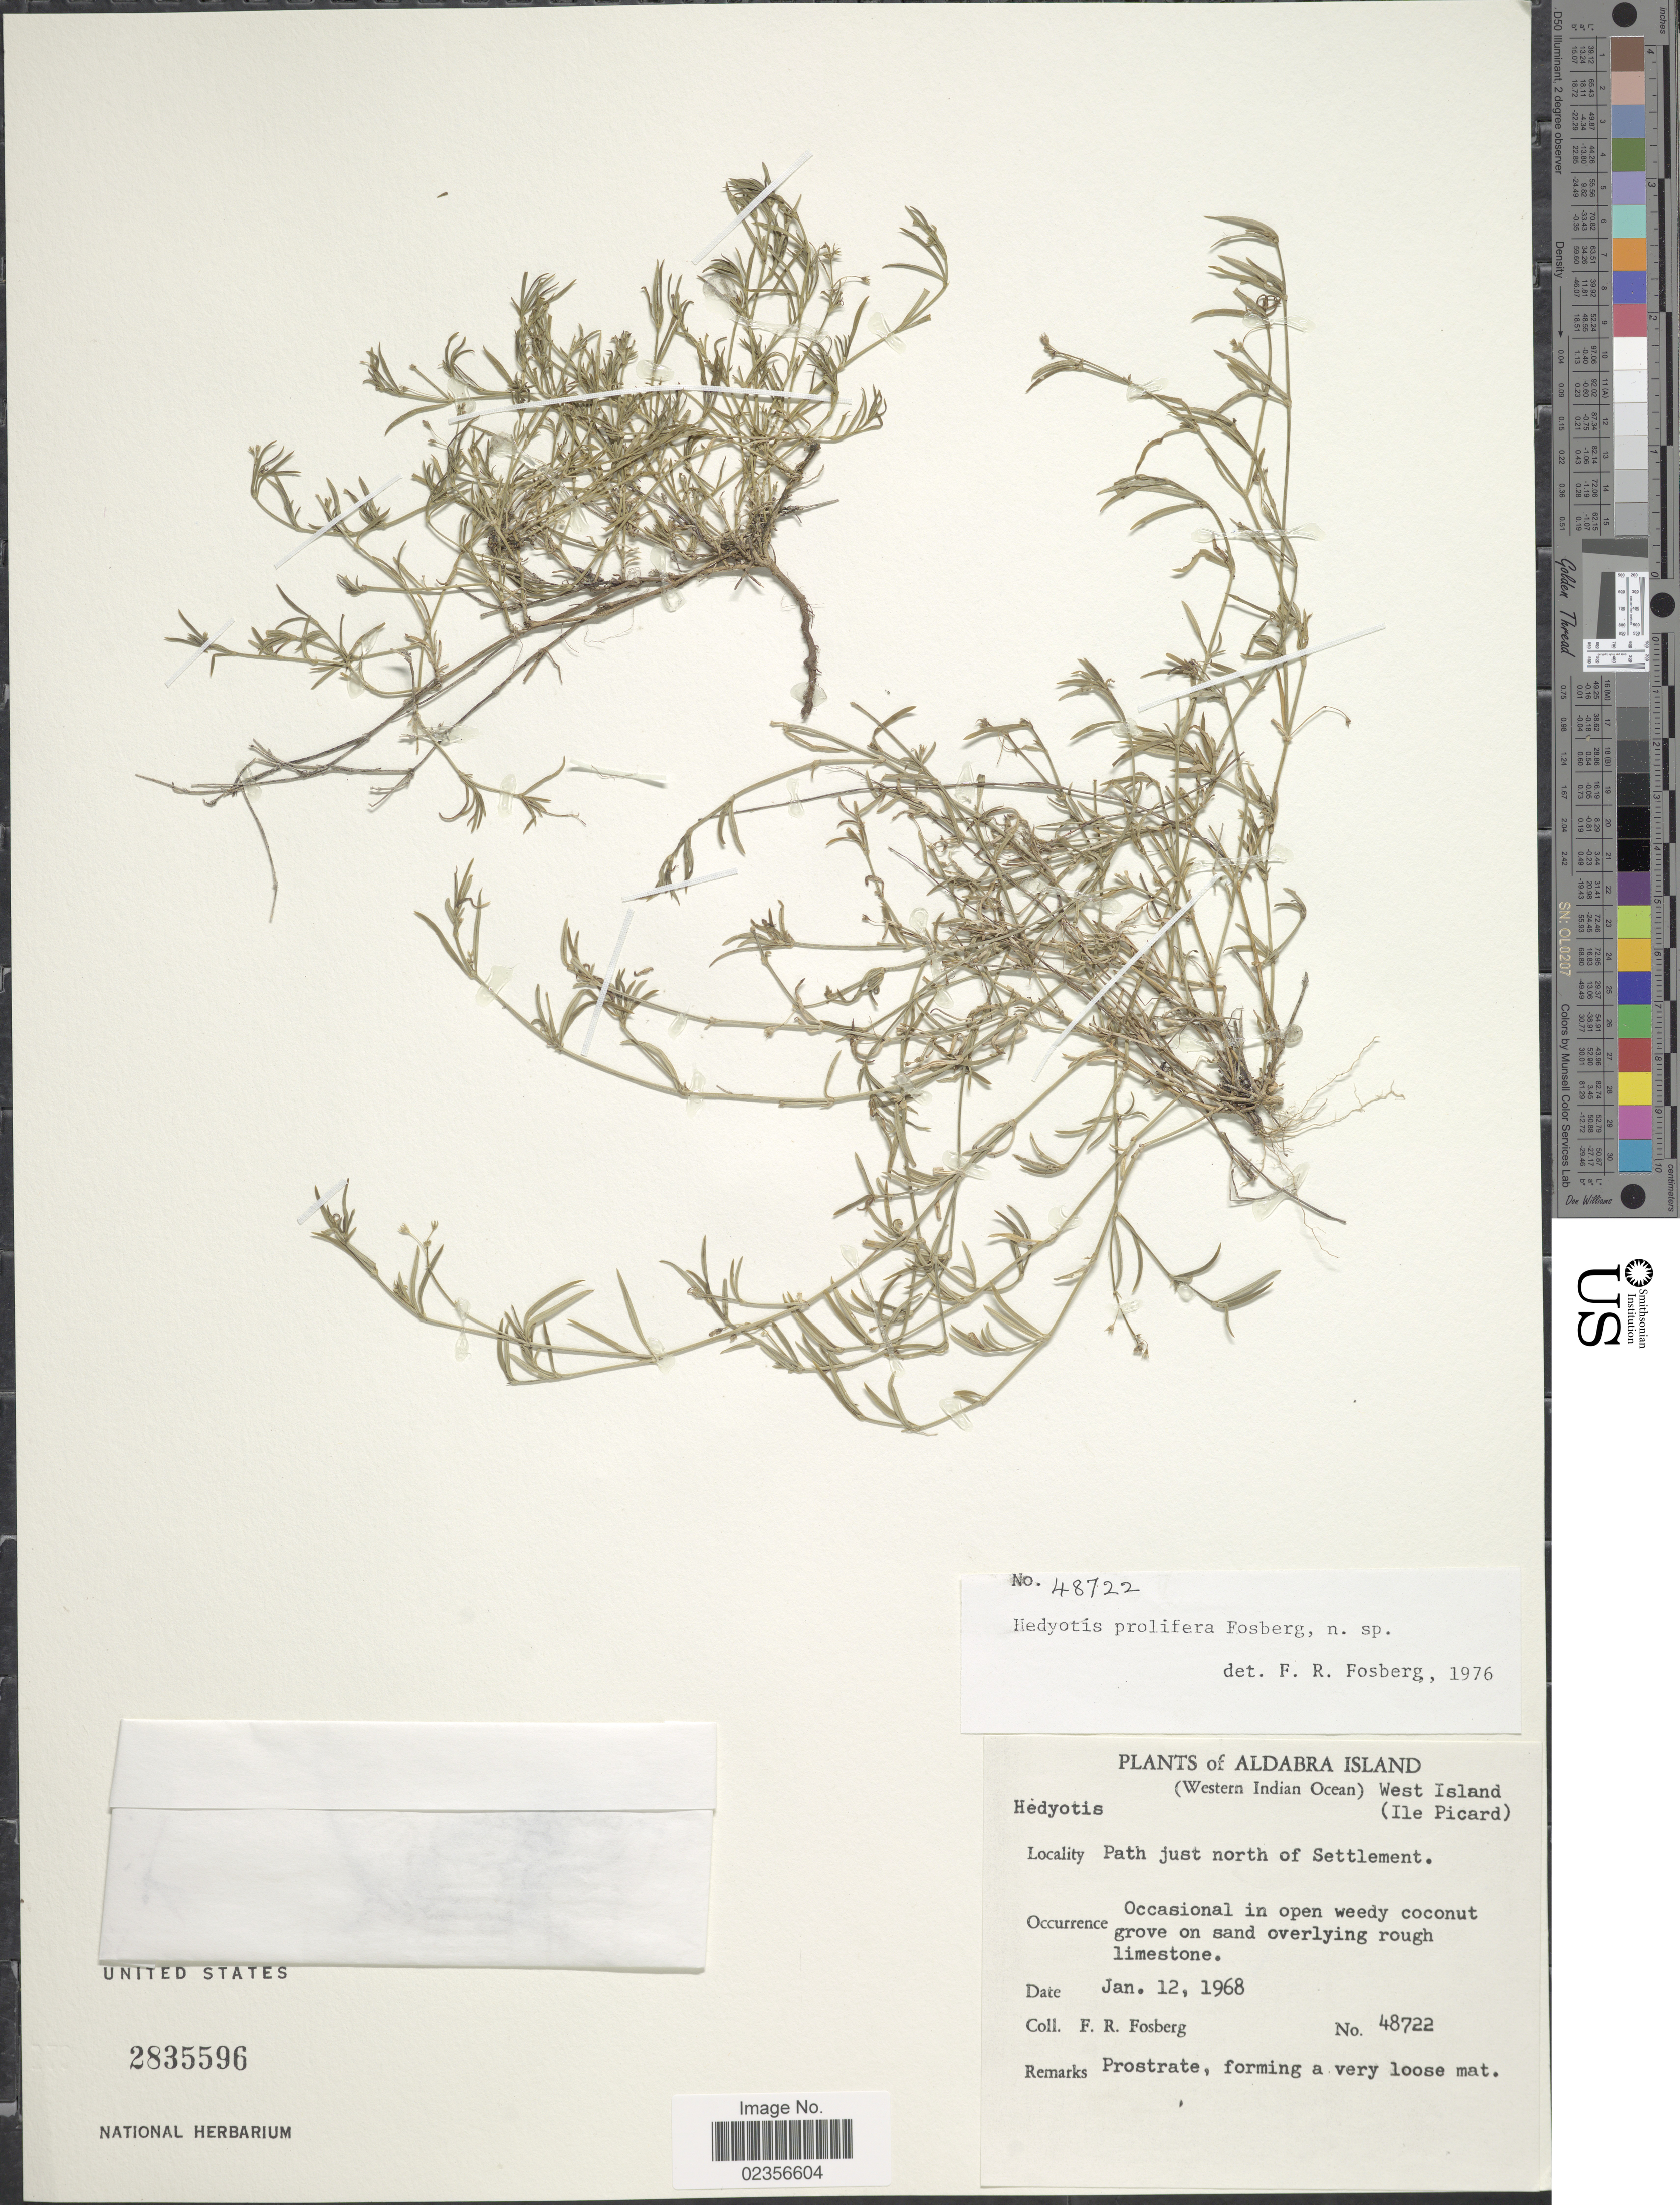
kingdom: Plantae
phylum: Tracheophyta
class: Magnoliopsida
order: Gentianales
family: Rubiaceae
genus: Hedyotis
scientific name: Hedyotis prolifera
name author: Fosberg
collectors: F. R. Fosberg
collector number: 48722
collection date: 1968-01-12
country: Seychelles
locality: Aldabra Island. West Island (Ile Picard). Path just north of Settlement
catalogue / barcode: US 2835596